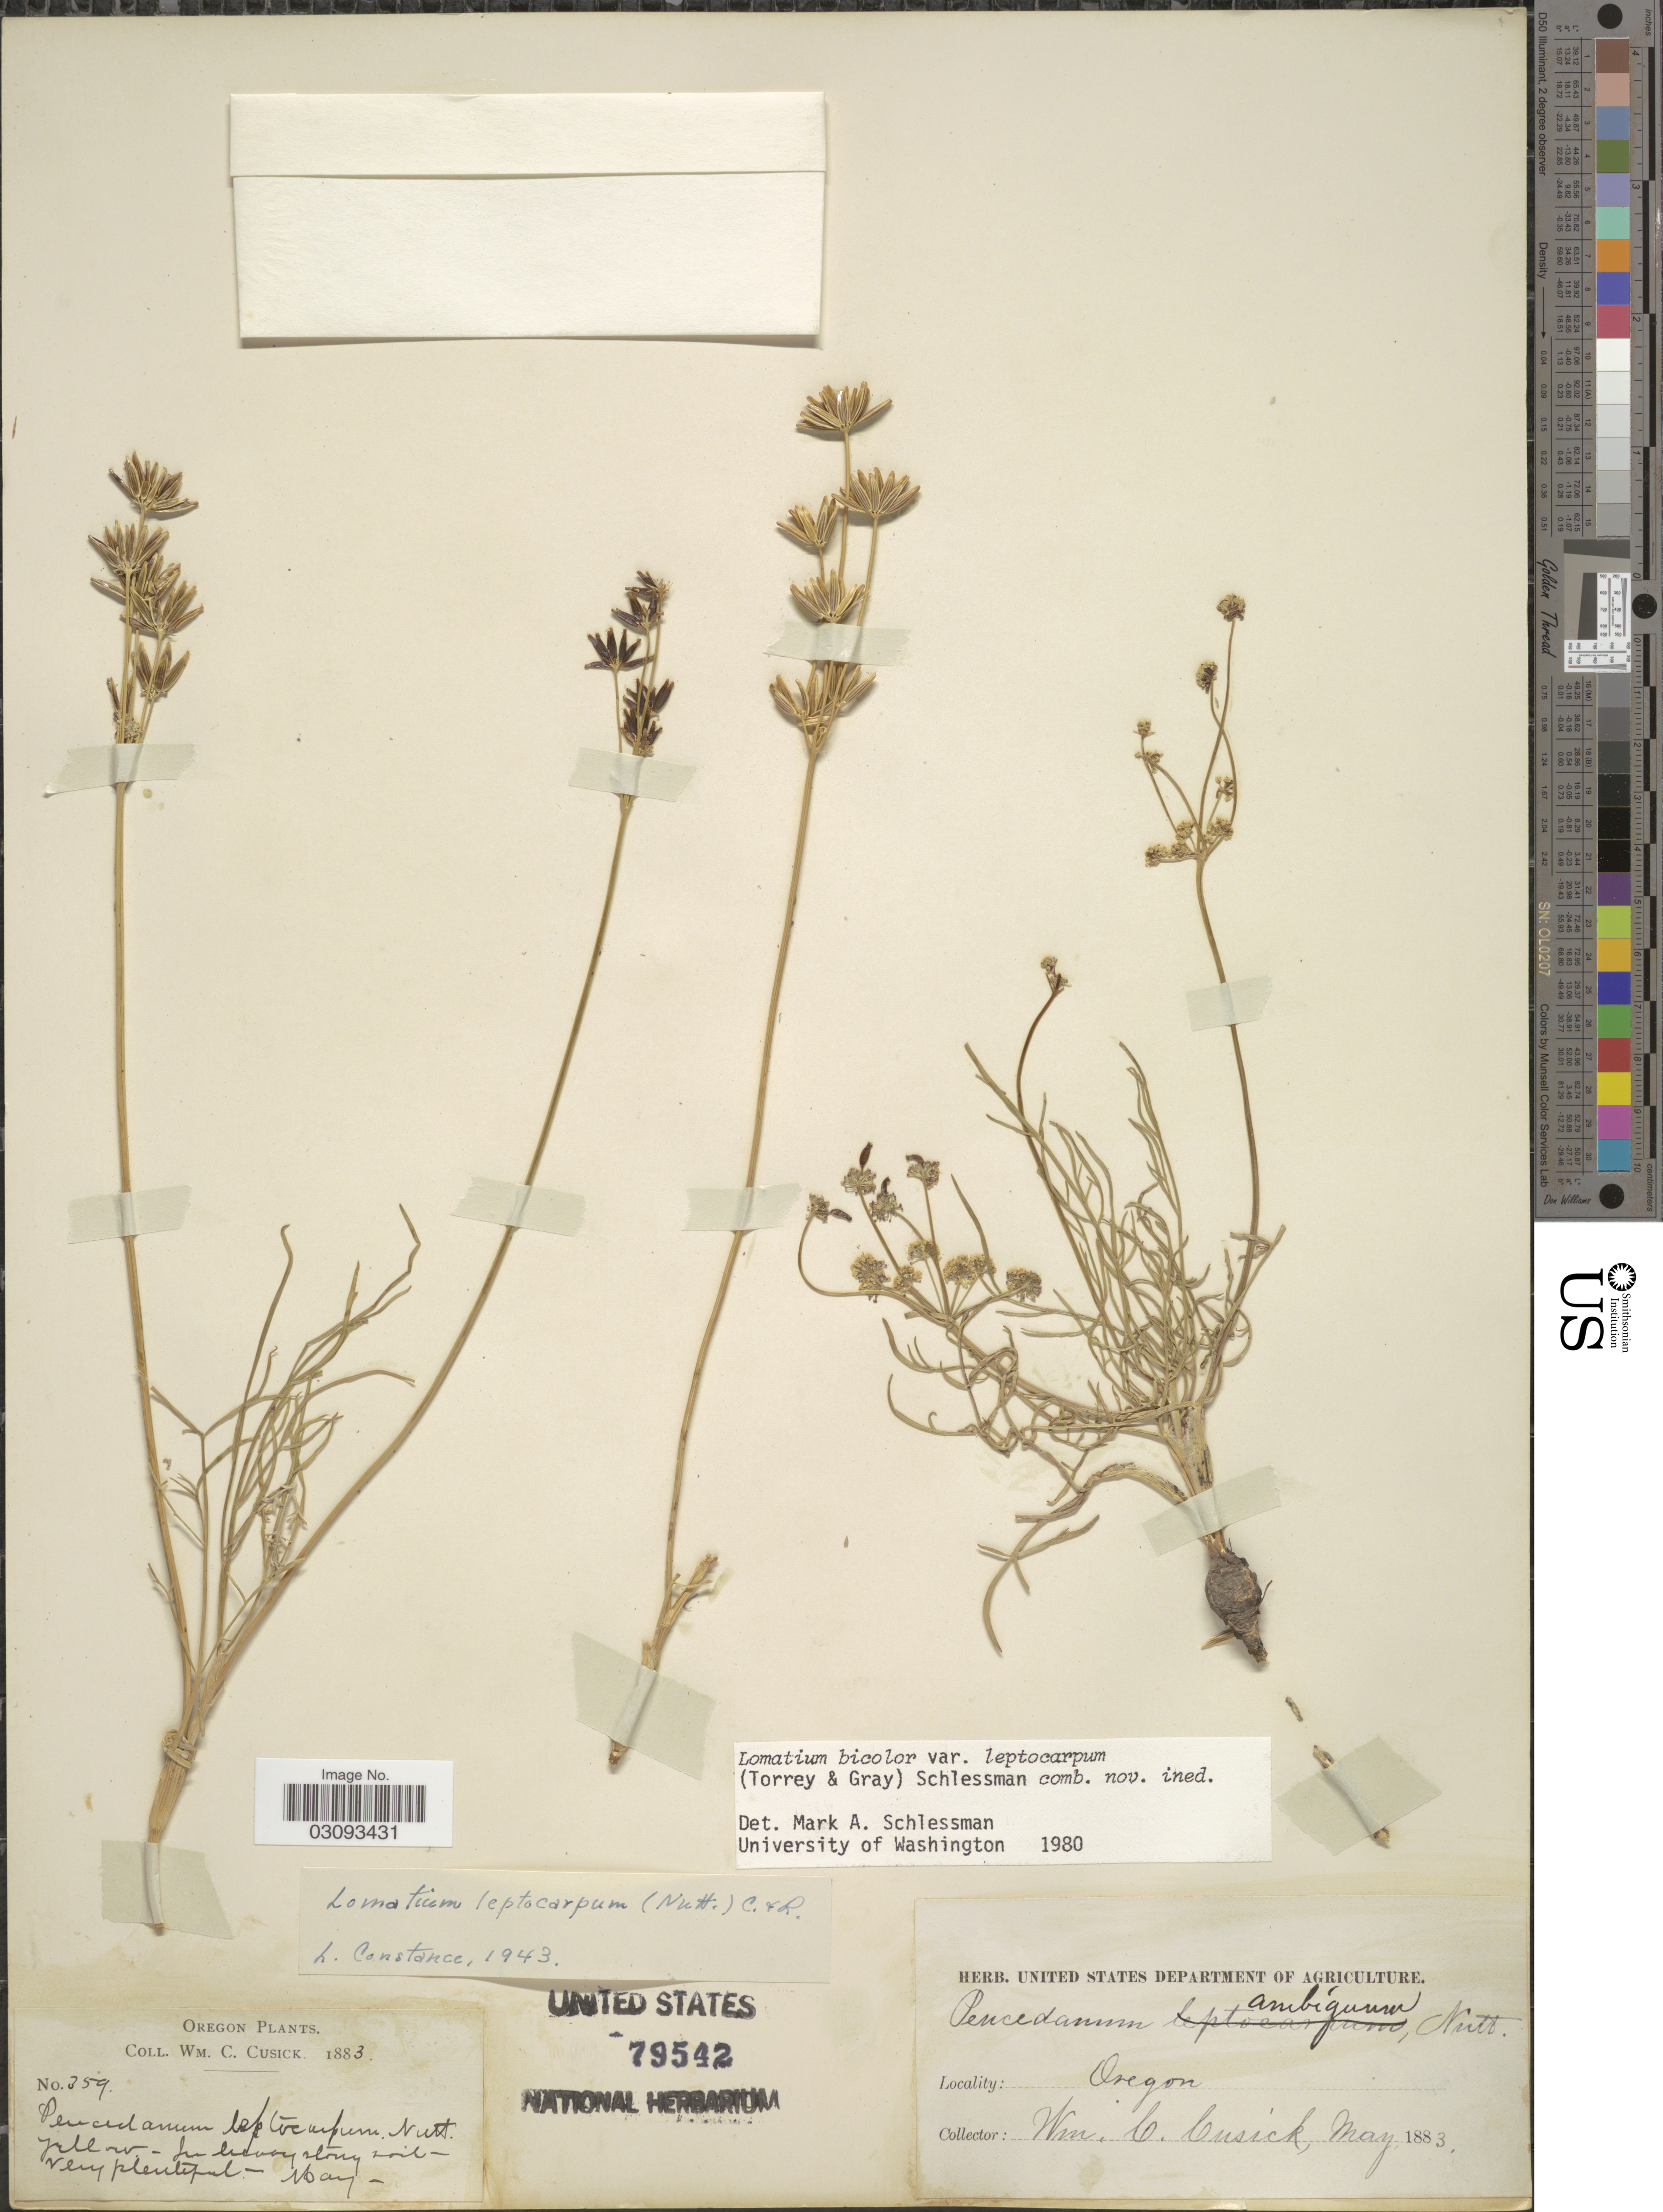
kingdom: Plantae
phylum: Tracheophyta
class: Magnoliopsida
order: Apiales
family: Apiaceae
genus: Lomatium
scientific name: Lomatium bicolor var. leptocarpum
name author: (Torr. & A. Gray) Schlessman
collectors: W. C. Cusick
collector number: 359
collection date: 1883-05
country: United States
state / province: Oregon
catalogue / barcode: US 79542